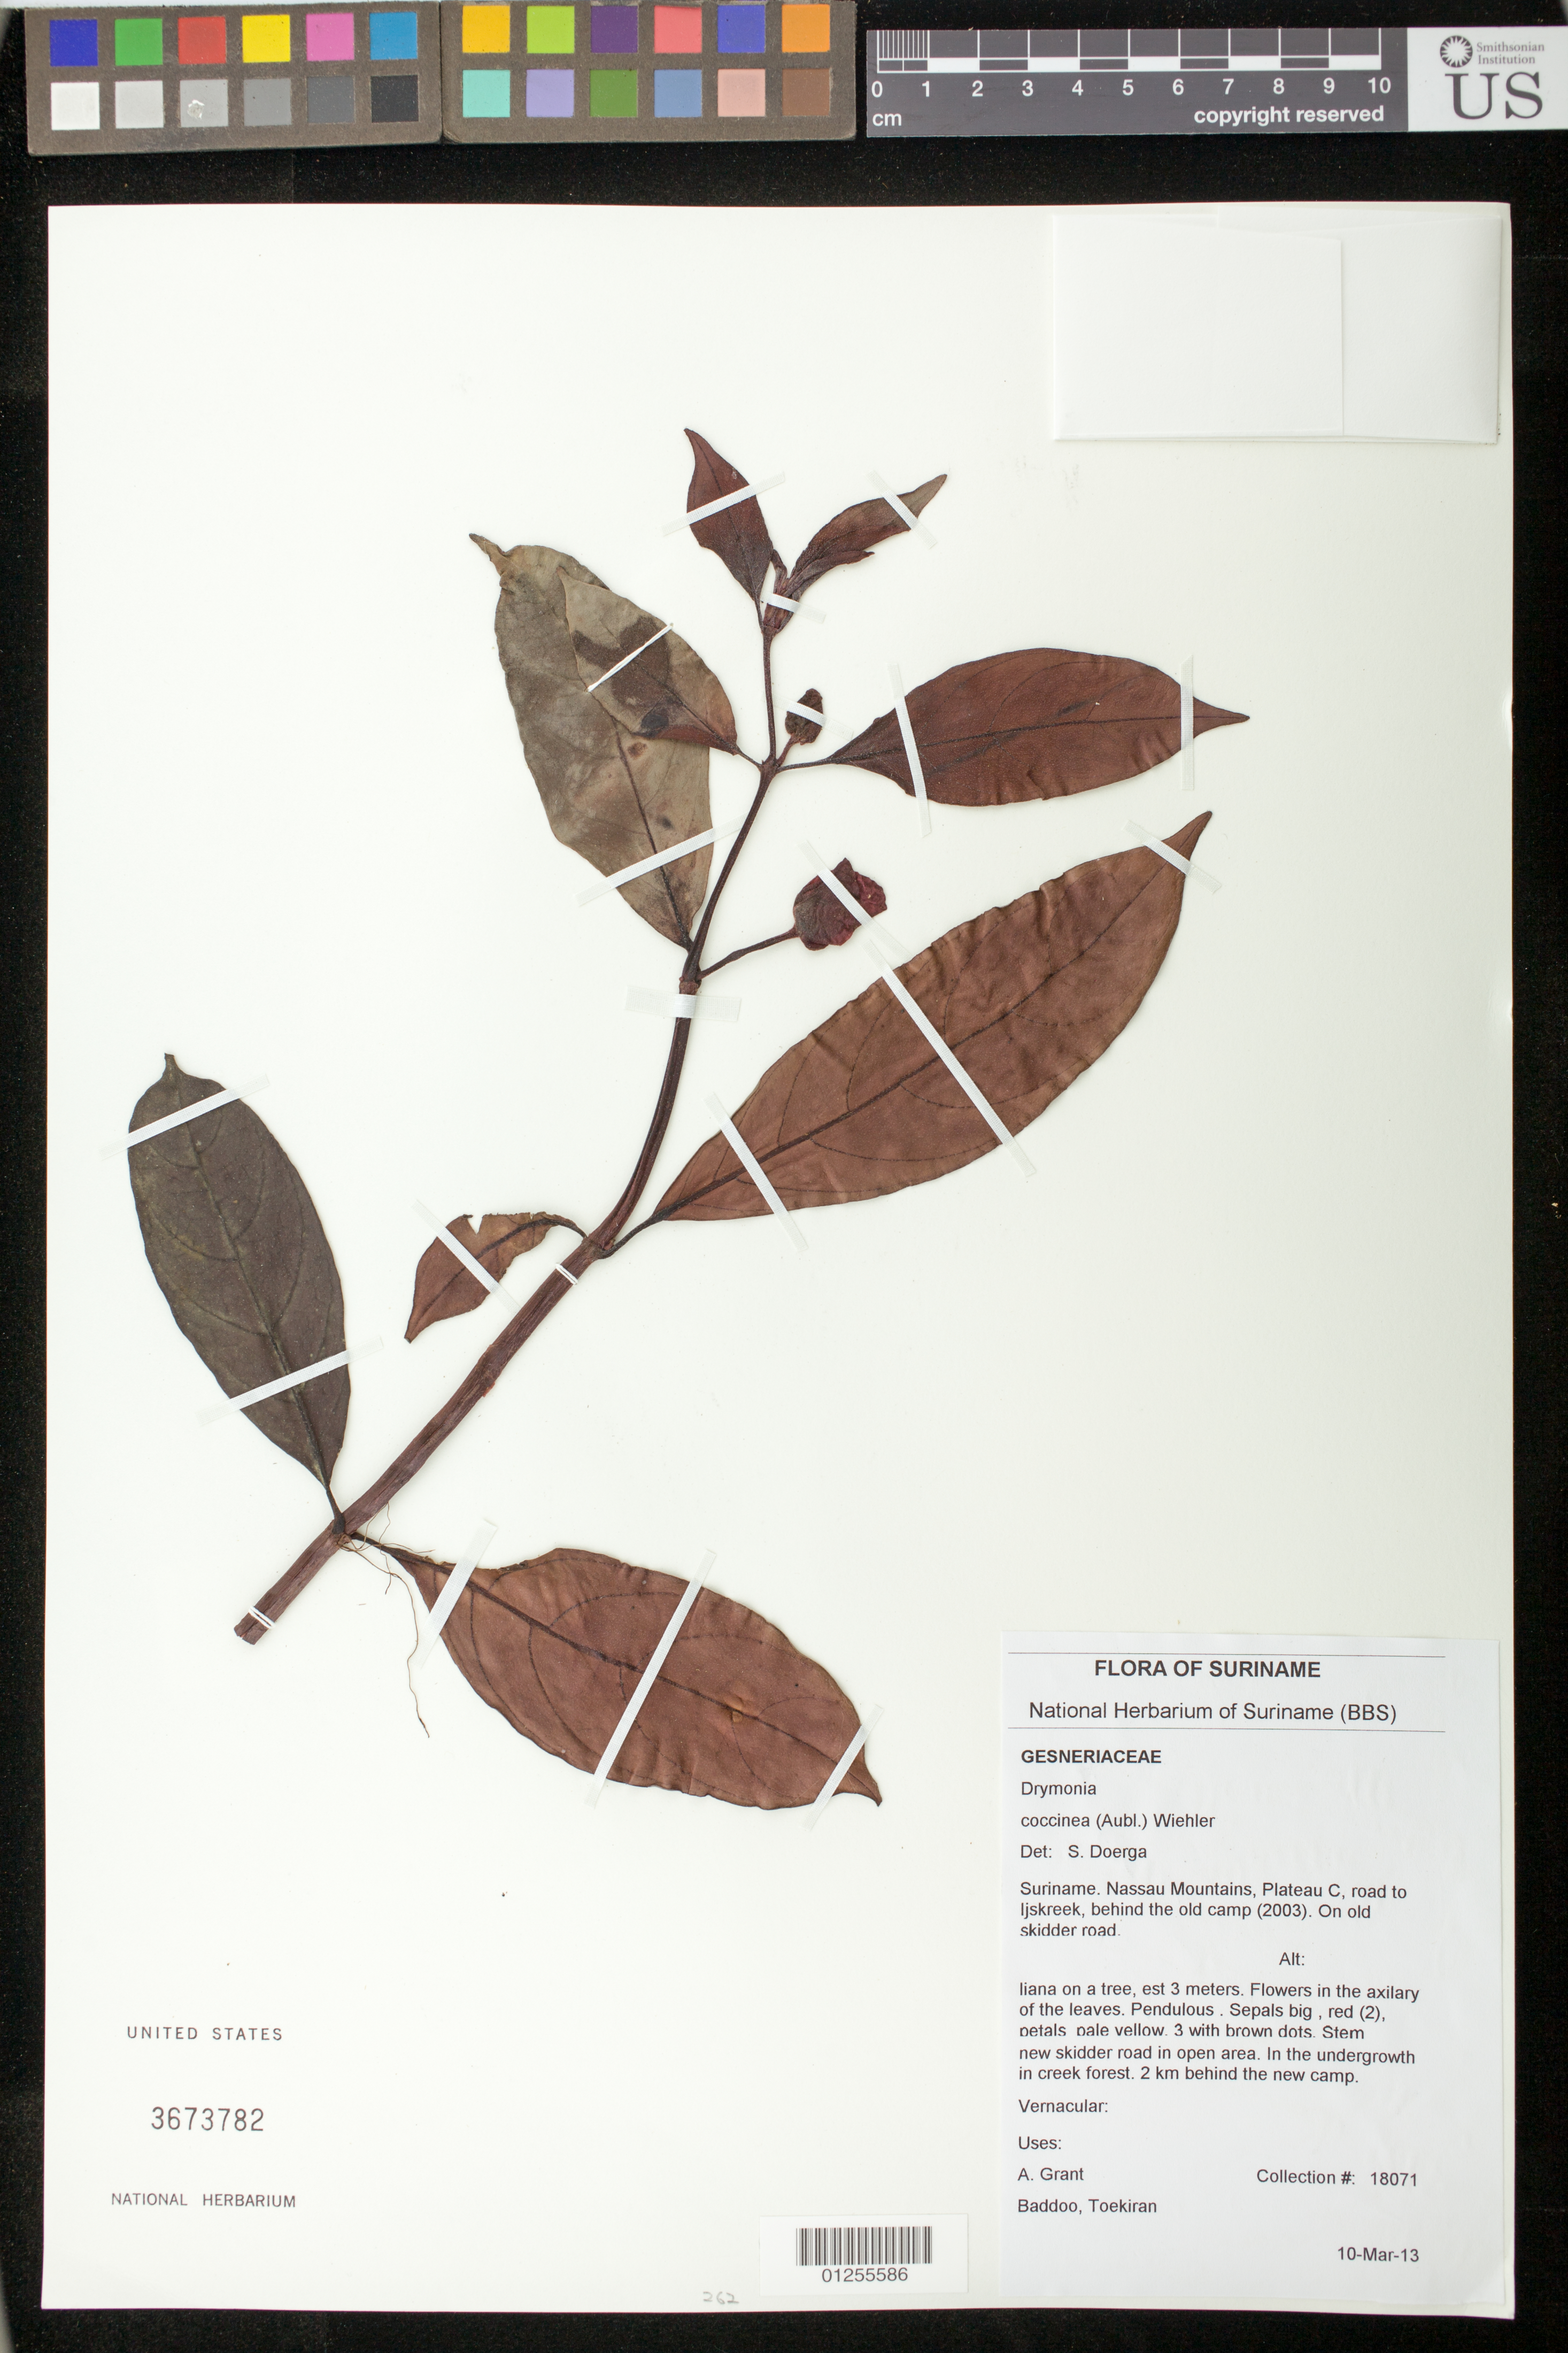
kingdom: Plantae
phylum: Tracheophyta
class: Magnoliopsida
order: Lamiales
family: Gesneriaceae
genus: Drymonia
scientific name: Drymonia coccinea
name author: (Aubl.) Wiehler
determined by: Doerga, S.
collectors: A. Grant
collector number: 18071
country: Suriname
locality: Nassau Mountains, Plateau C. Road to ijskreek, behind the old camp (2003). On old skidder road. 2 km behind the new camp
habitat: New skidder road in open area. In the undergrowth in creek forest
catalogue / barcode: US 3673782